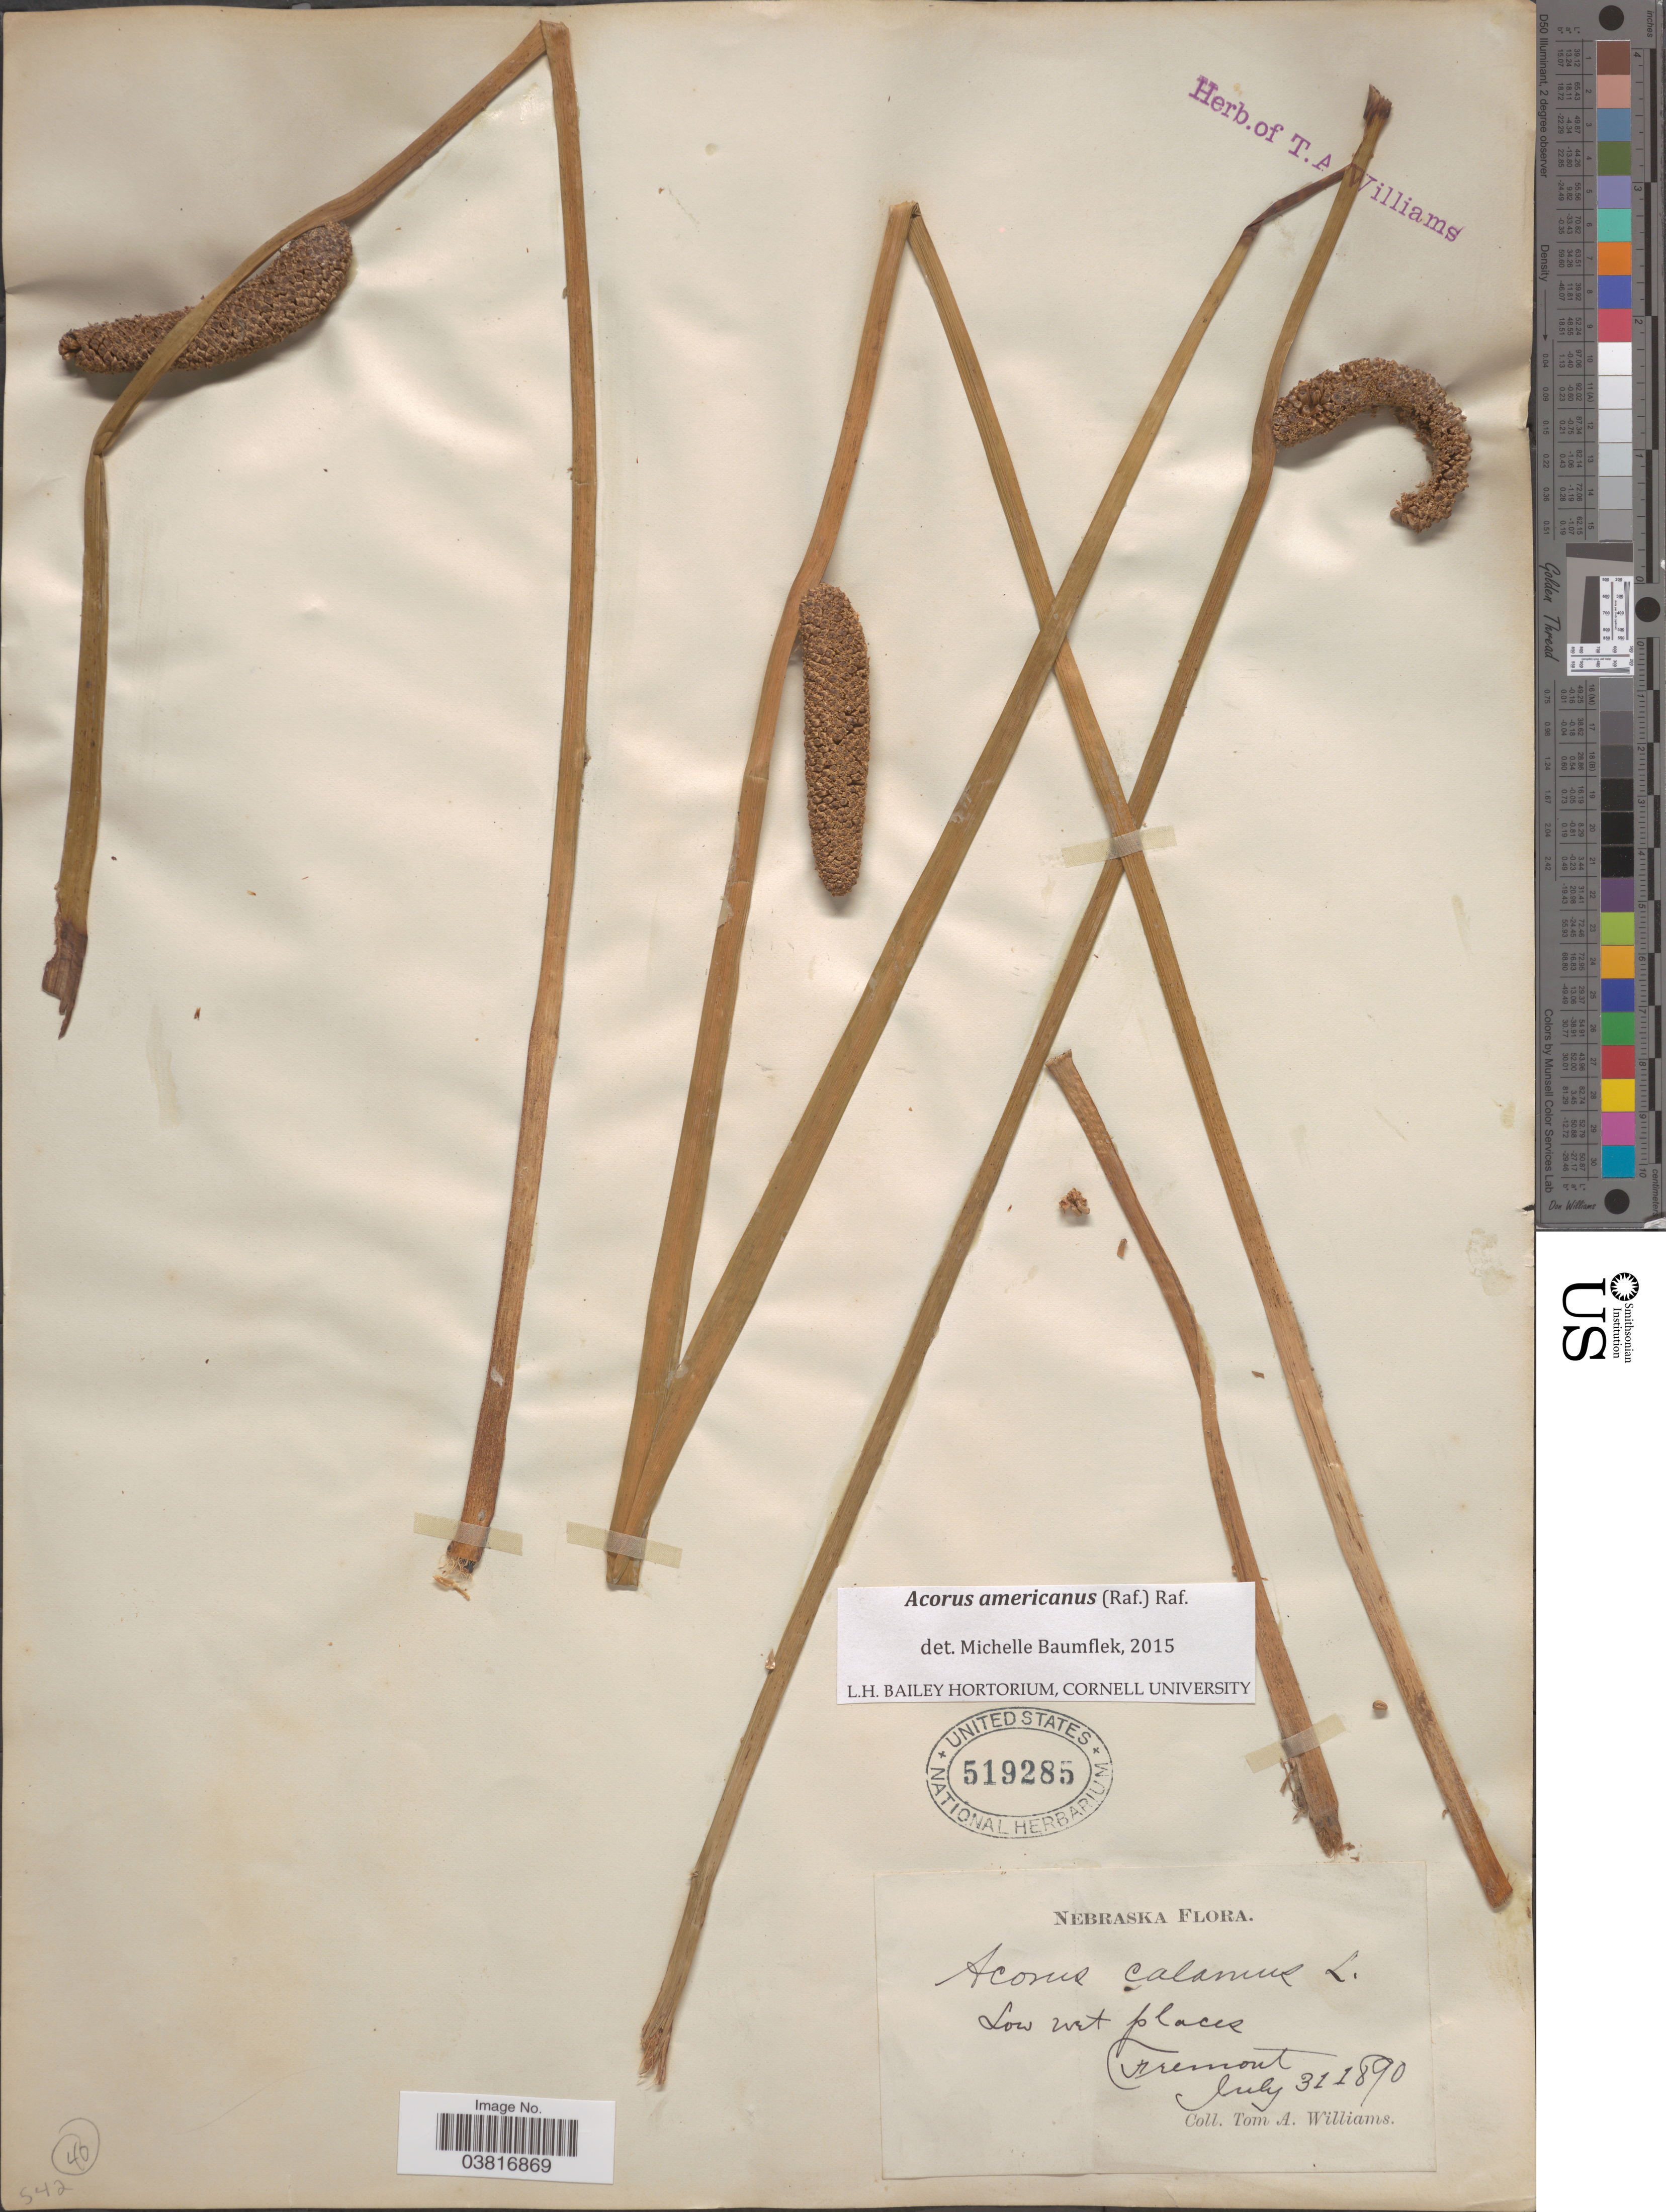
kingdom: Plantae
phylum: Tracheophyta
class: Liliopsida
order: Acorales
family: Acoraceae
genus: Acorus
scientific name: Acorus americanus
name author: (Raf.) Raf.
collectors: T. Williams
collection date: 1890-07-31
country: United States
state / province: Nebraska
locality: Low wet places Fremont.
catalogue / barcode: US 519285